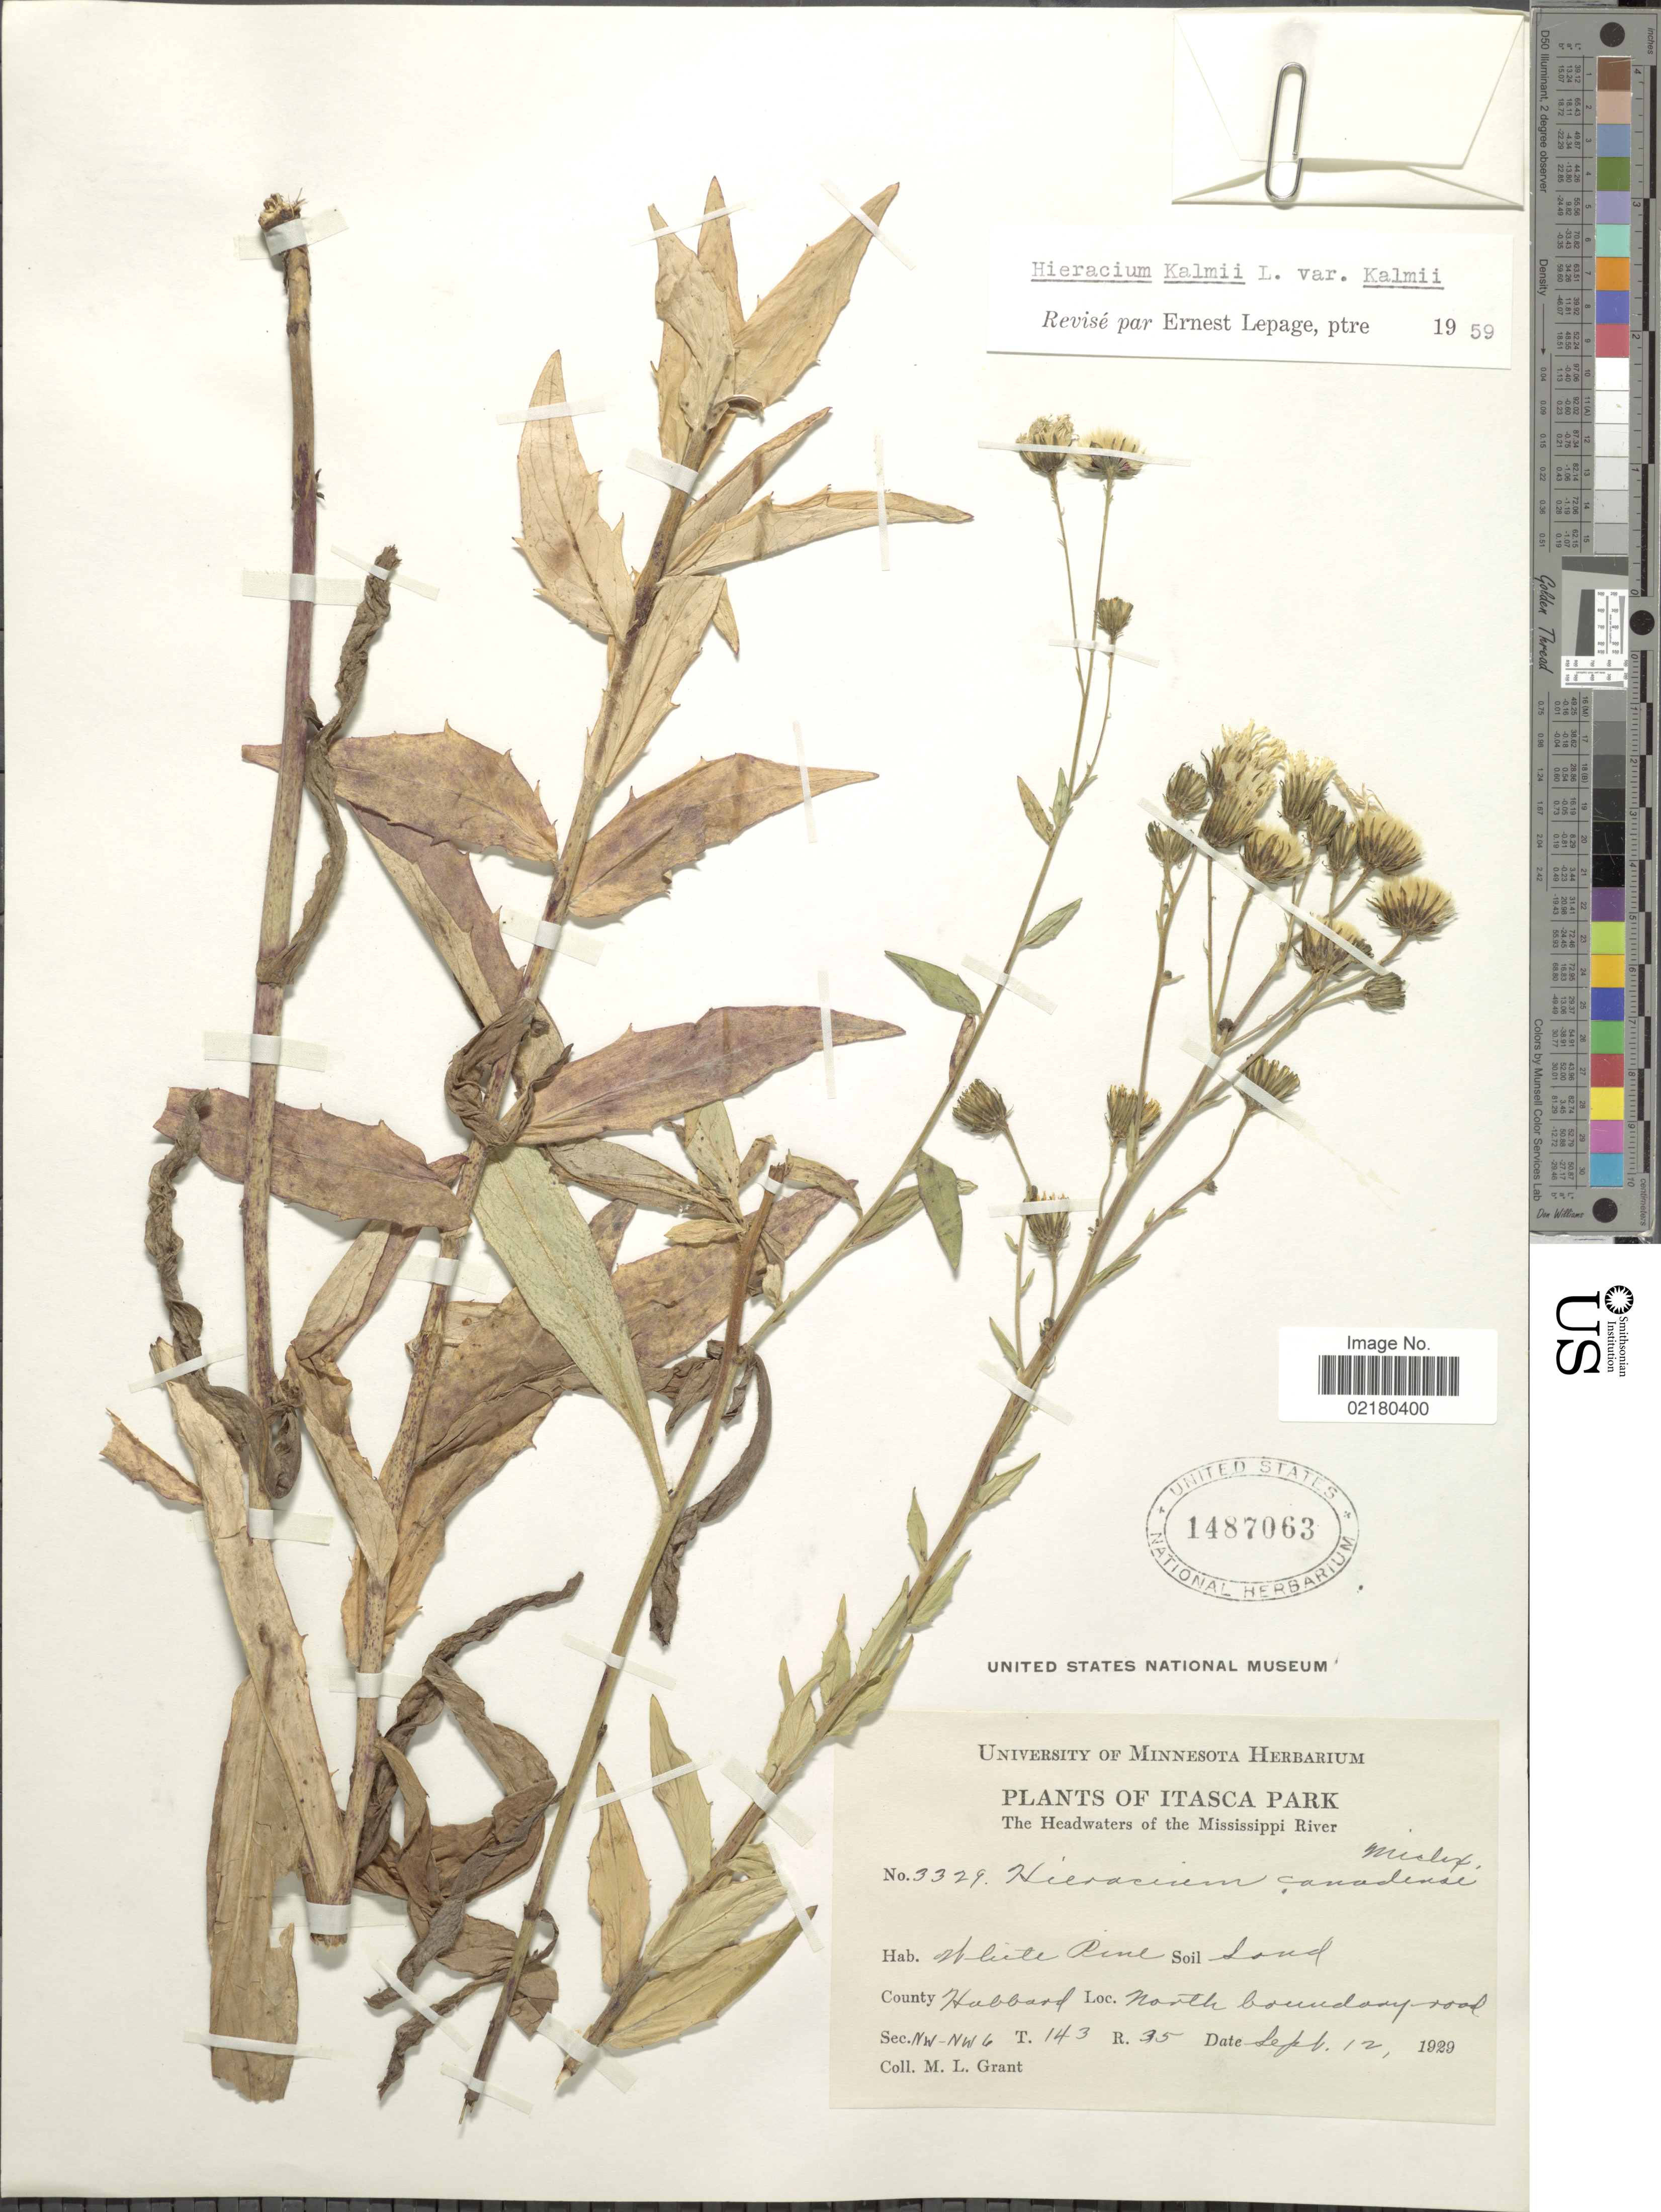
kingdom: Plantae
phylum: Tracheophyta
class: Magnoliopsida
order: Asterales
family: Asteraceae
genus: Hieracium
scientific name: Hieracium umbellatum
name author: L.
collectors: M. L. Grant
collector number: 3329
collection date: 1929-09-12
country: United States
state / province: Minnesota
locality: Itasca Park, the Headwaters of the Mississippi River, White Pine, County Habbard, North boundary road, NW-NW6 T.143 R.35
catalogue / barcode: US 1487063